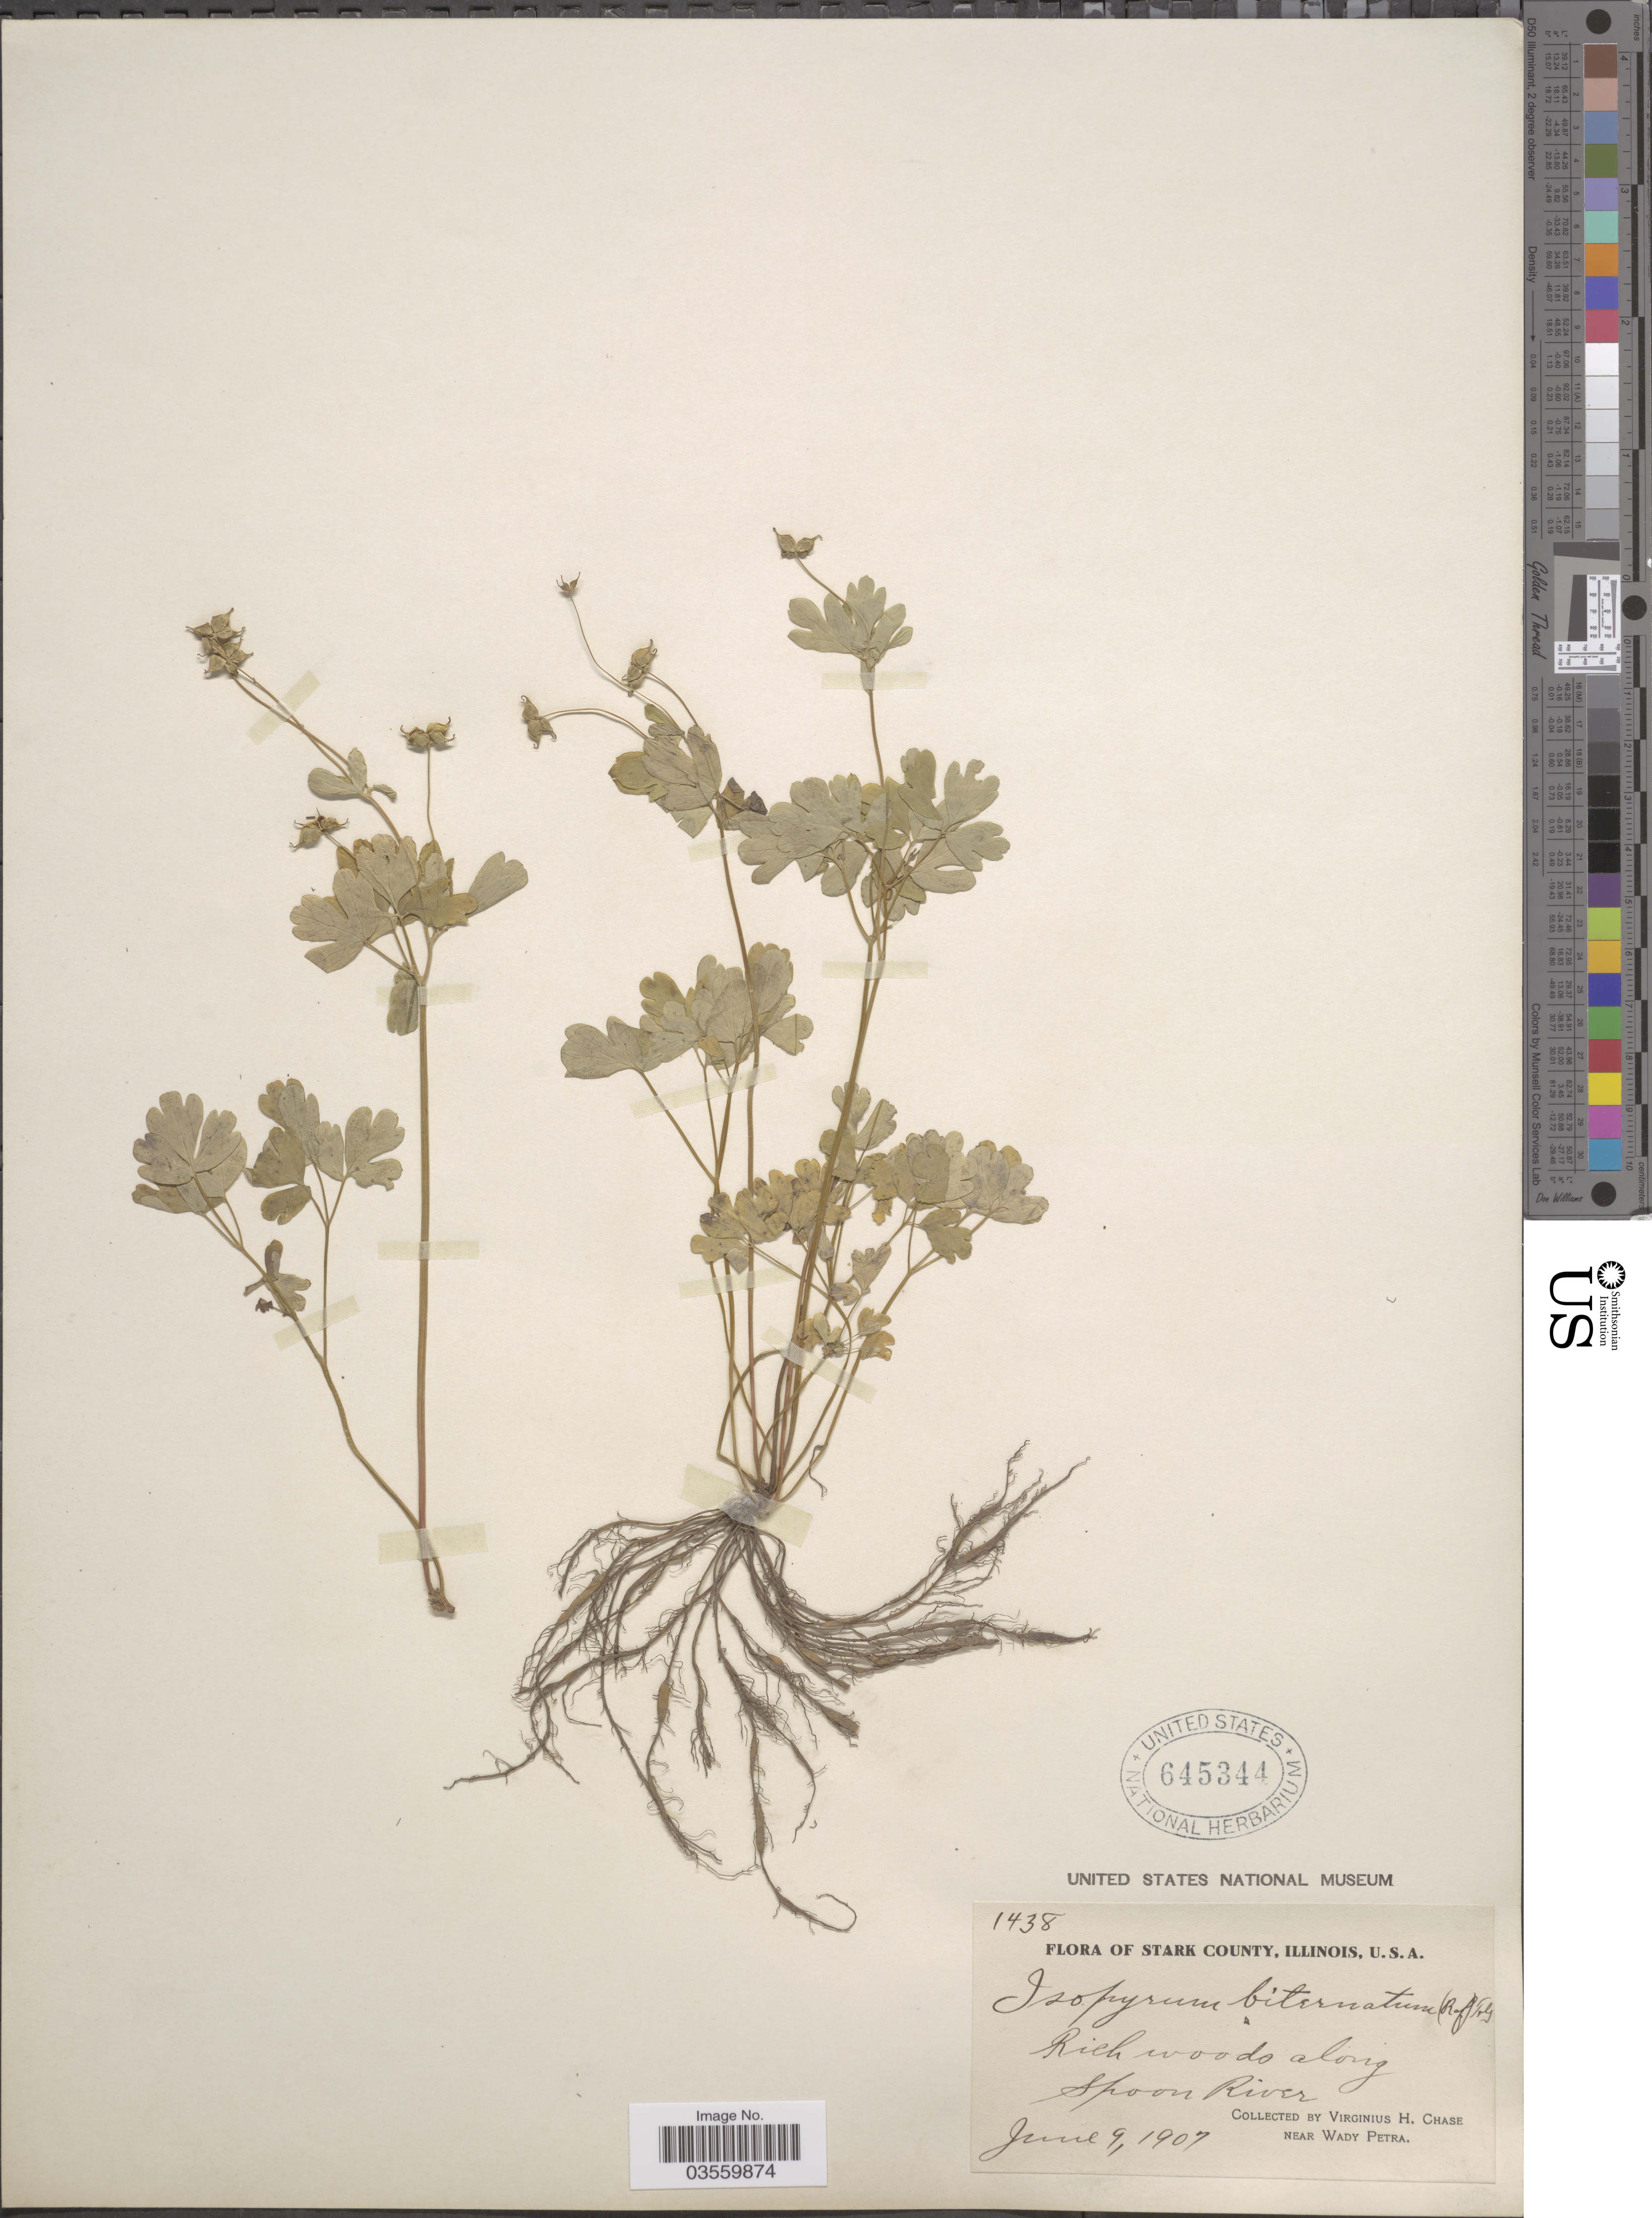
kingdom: Plantae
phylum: Tracheophyta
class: Magnoliopsida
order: Ranunculales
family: Ranunculaceae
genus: Enemion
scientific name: Enemion biternatum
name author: (Torr. & A. Gray) Raf.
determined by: Strong, Mark T., (BOT), Smithsonian Institution - National Museum of Natural History (UNITED STATES)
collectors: V. H. Chase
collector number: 1438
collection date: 1907-06-09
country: United States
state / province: Illinois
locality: Stark County. Along Shoon River. Near Wady Petra.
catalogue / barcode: US 645344